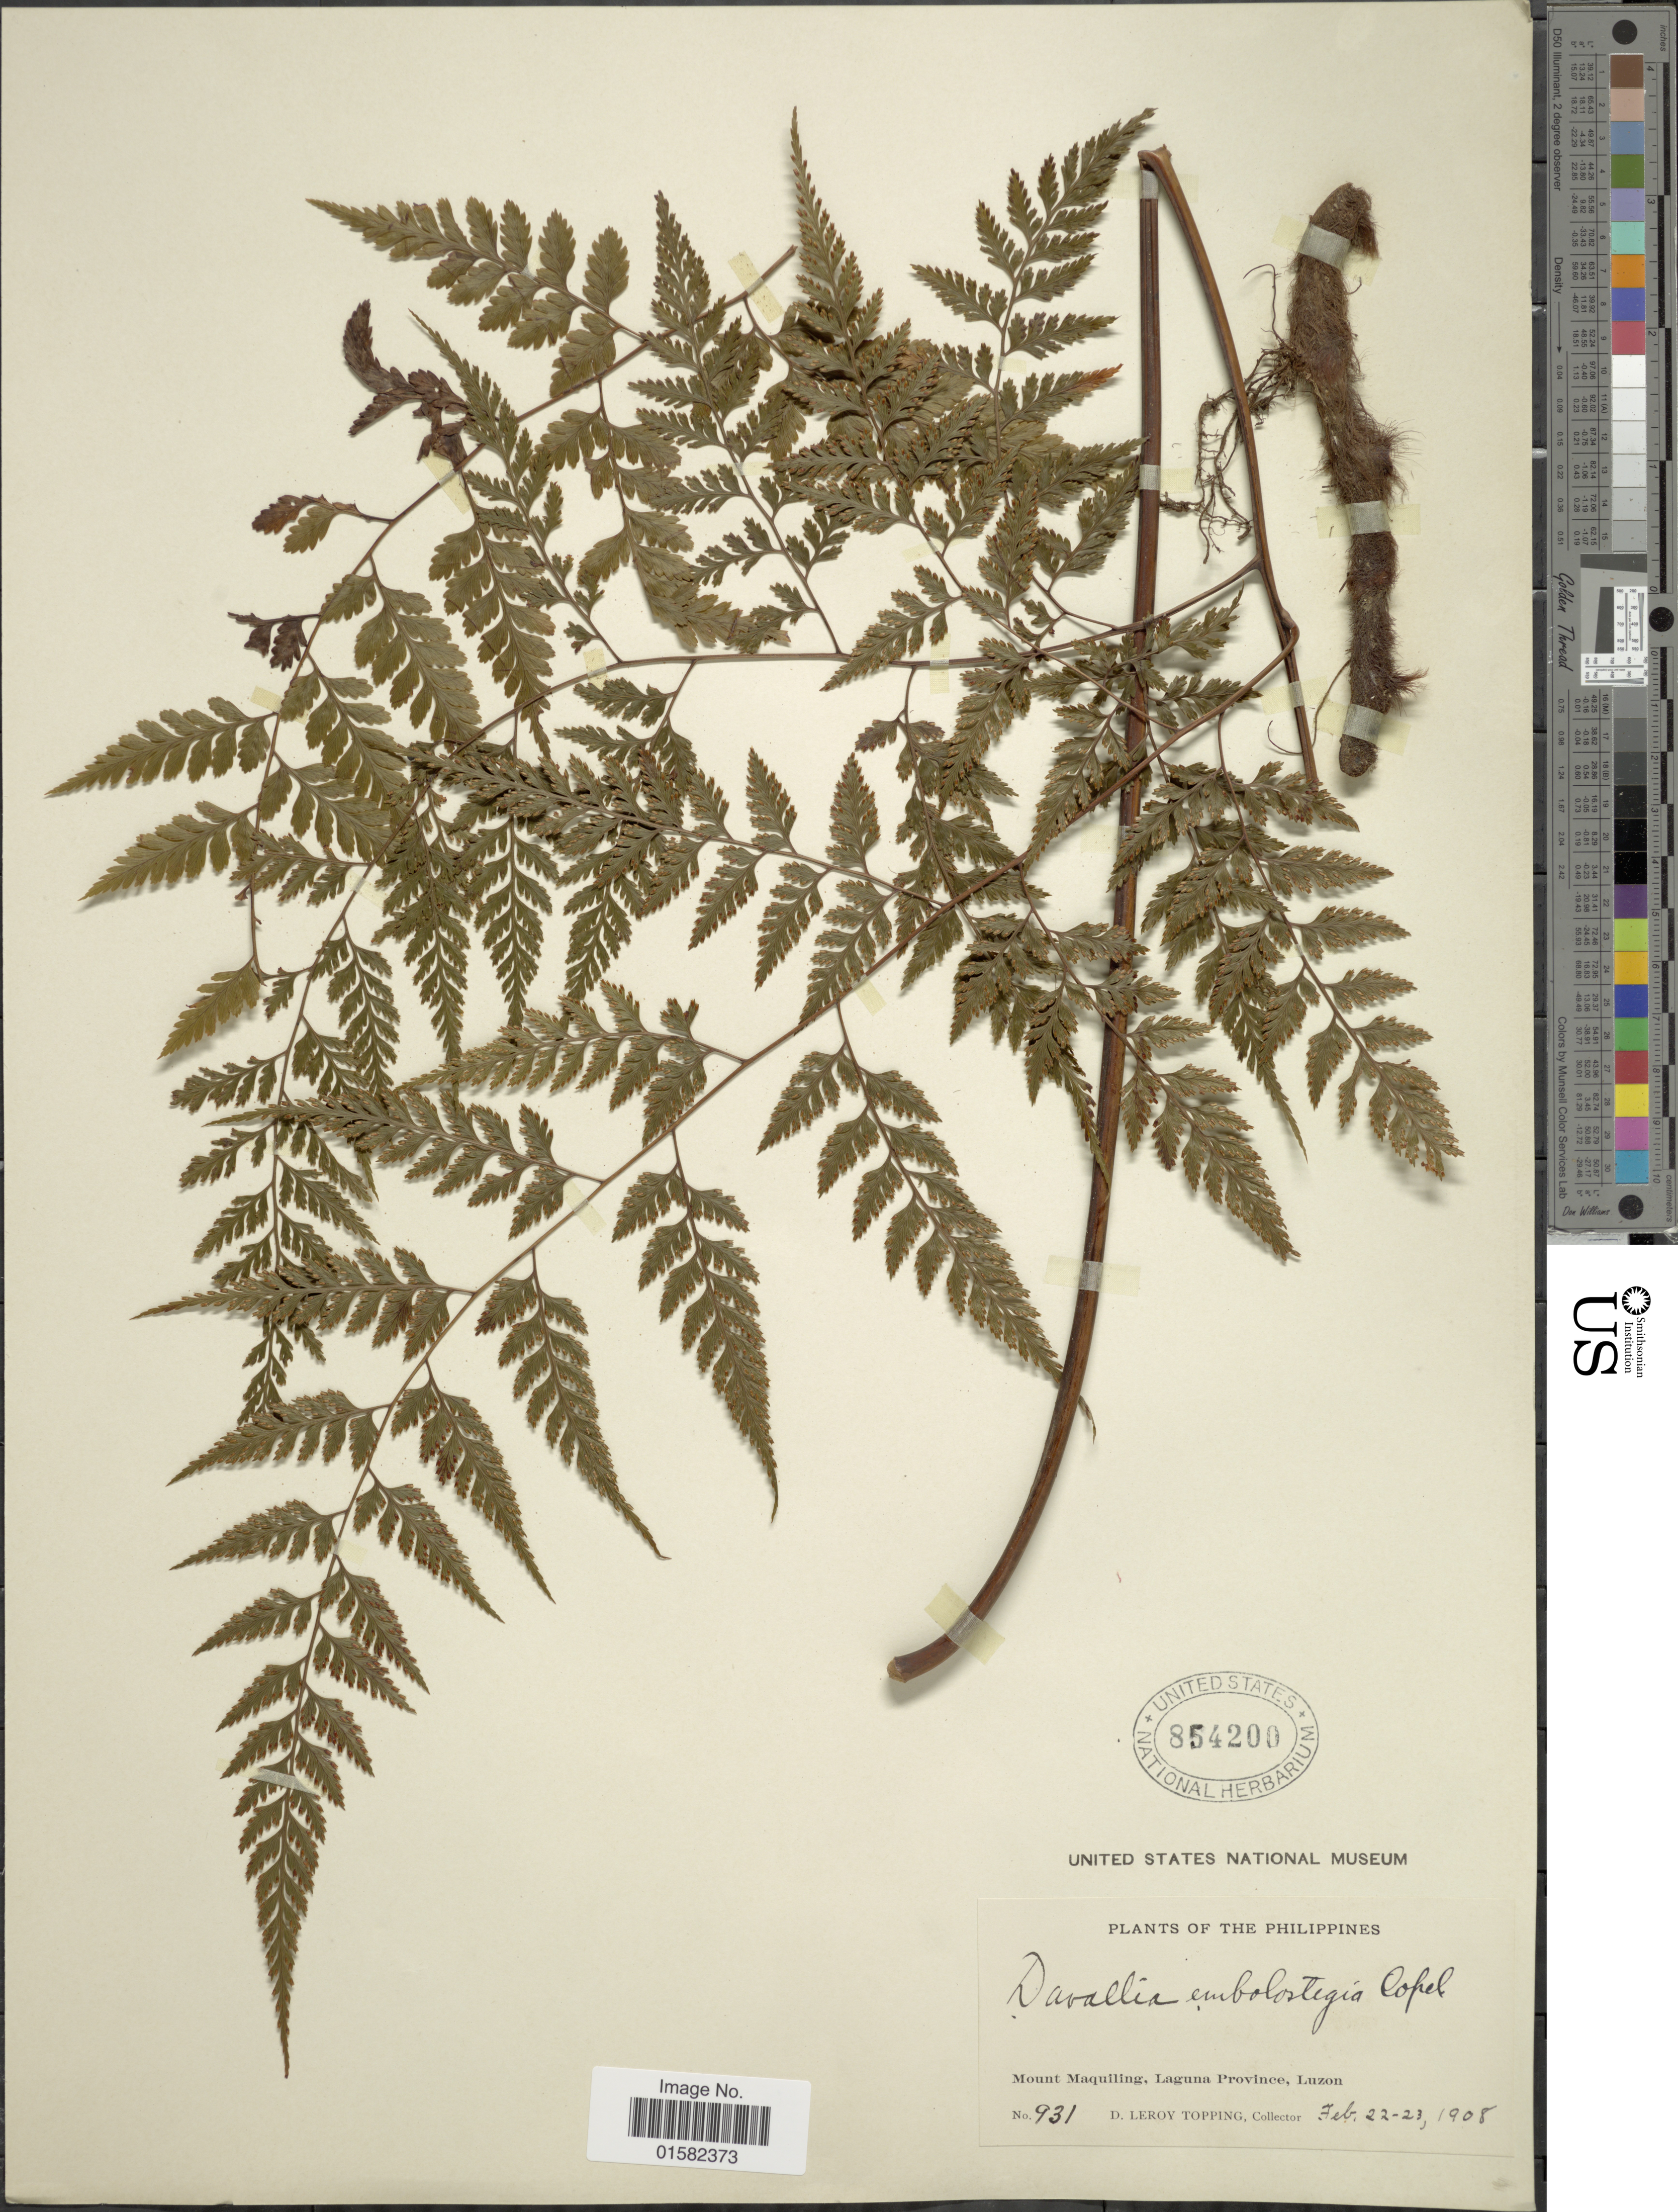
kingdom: Plantae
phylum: Tracheophyta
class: Polypodiopsida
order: Polypodiales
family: Davalliaceae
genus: Wibelia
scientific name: Wibelia embolostegia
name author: (Colla) M. Kato & Tsutsumi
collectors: D. L. Topping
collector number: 931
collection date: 1908-02-22/1908-02-23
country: Philippines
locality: Mount Maquiling, Laguna province, Luzon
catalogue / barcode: US 854200